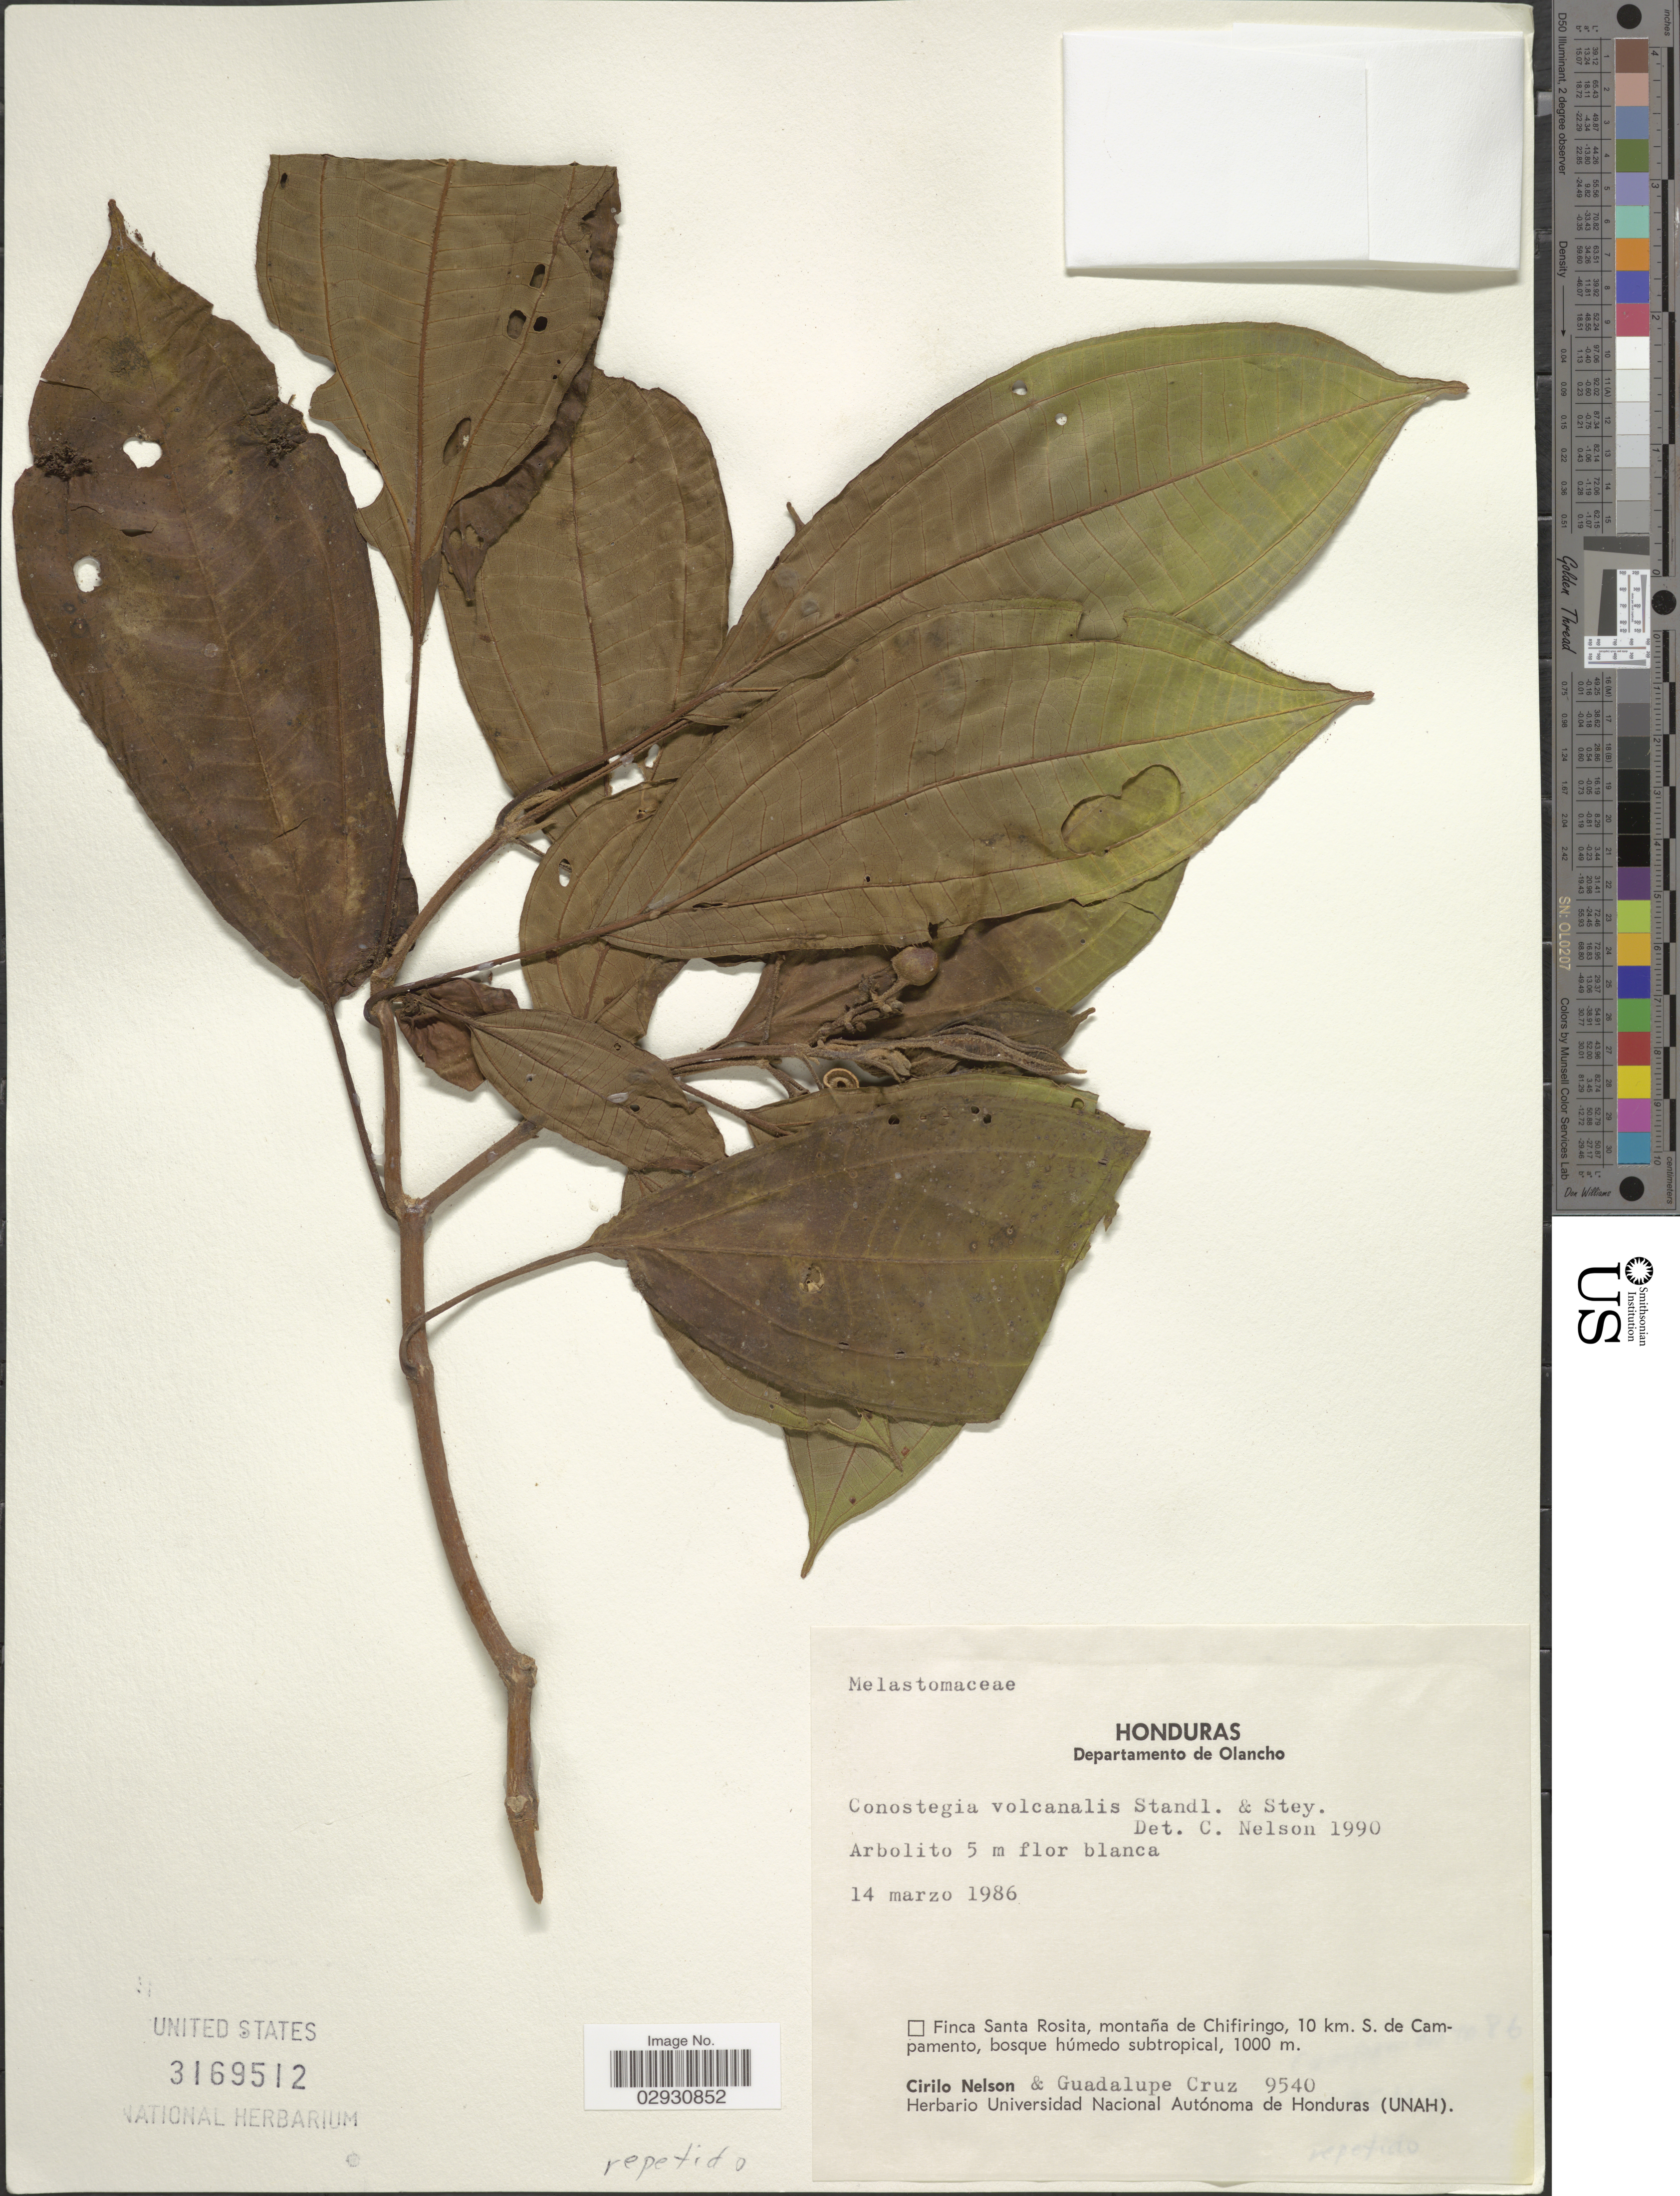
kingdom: Plantae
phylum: Tracheophyta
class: Magnoliopsida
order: Myrtales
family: Melastomataceae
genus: Conostegia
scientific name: Conostegia volcanalis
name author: Standl. & Steyerm.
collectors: C. Nelson & G. Cruz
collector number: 9540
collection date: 1986-03-14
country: Honduras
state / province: Olancho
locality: Departamento de Olancho. Finca Santa Rosita, montaña de Chifiringo, 10 km. S. de Campamento, bosque húmedo subtropical.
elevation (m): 1000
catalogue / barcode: US 3169512